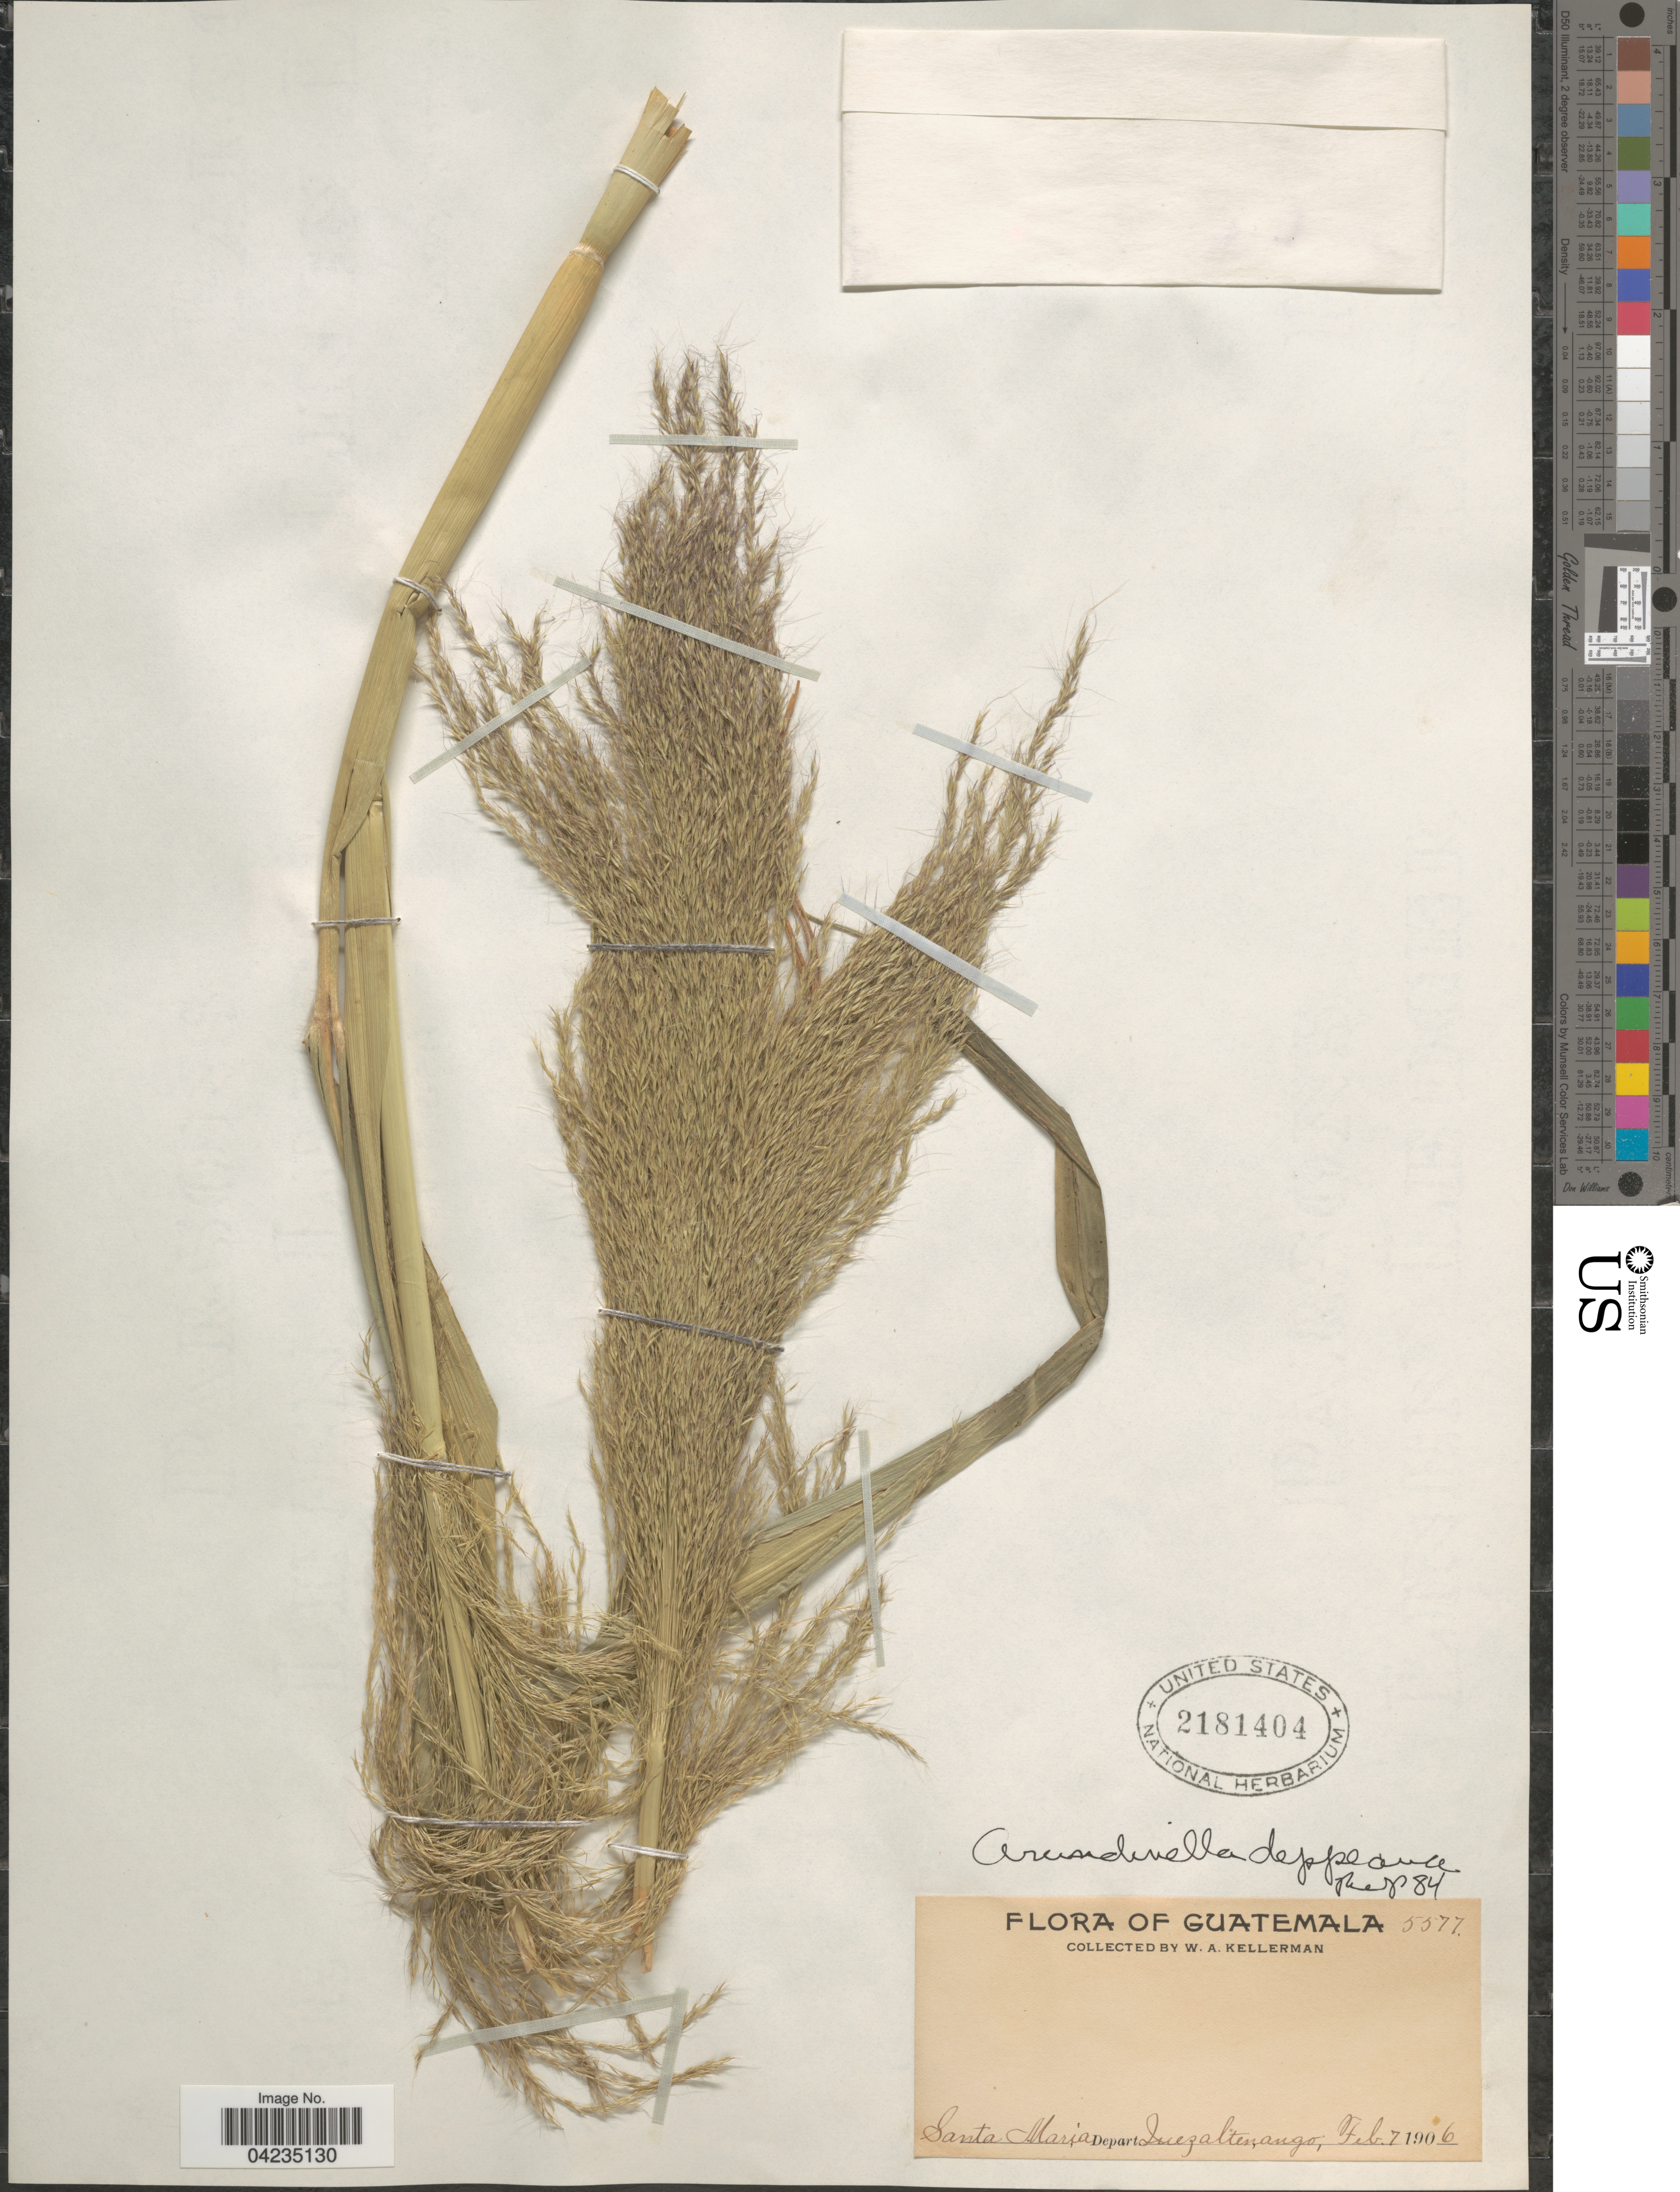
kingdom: Plantae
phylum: Tracheophyta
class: Liliopsida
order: Poales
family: Poaceae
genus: Arundinella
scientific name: Arundinella deppeana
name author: Nees ex Steud.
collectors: W. Kellerman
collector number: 5577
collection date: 1906-02-07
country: Guatemala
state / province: Quetzaltenango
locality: Santa Maria, Depart. Quezaltenango.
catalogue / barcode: US 2181404